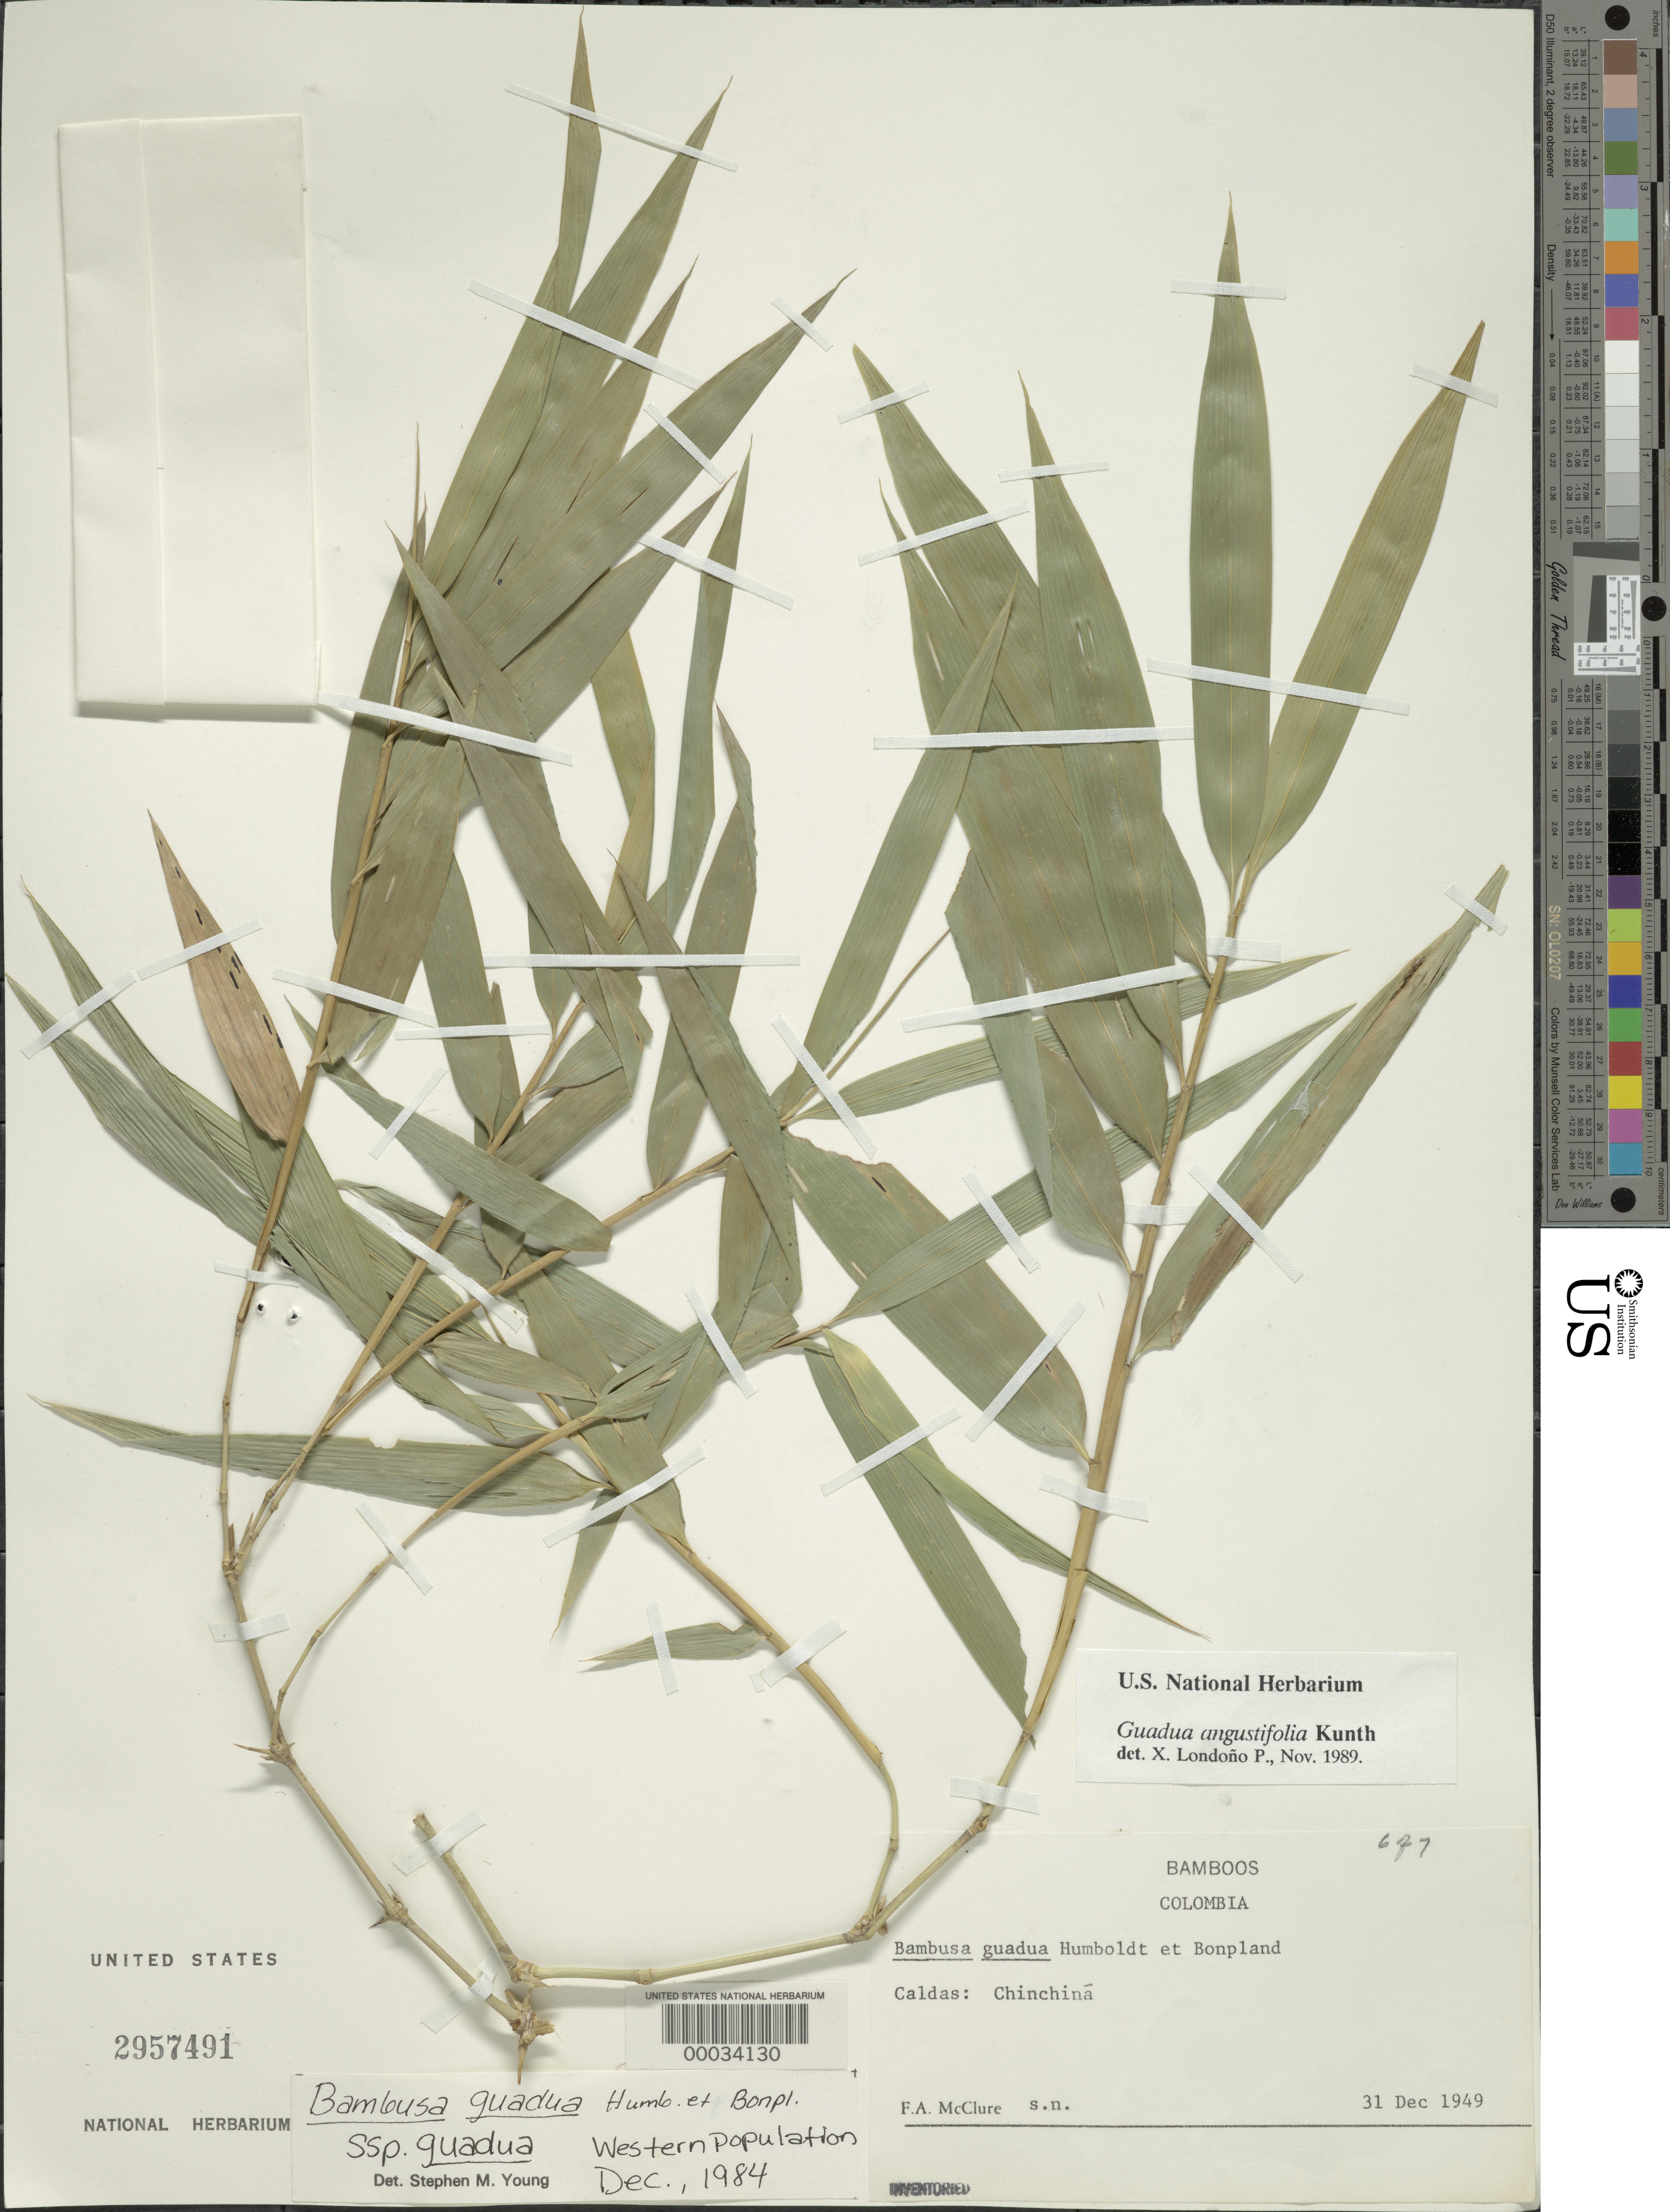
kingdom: Plantae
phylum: Tracheophyta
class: Liliopsida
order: Poales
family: Poaceae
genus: Guadua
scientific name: Guadua angustifolia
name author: Kunth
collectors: F. A. McClure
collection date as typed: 31 Dec 1949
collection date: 1949-12-31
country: Colombia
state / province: Caldas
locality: Chinchina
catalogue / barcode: US 2957491